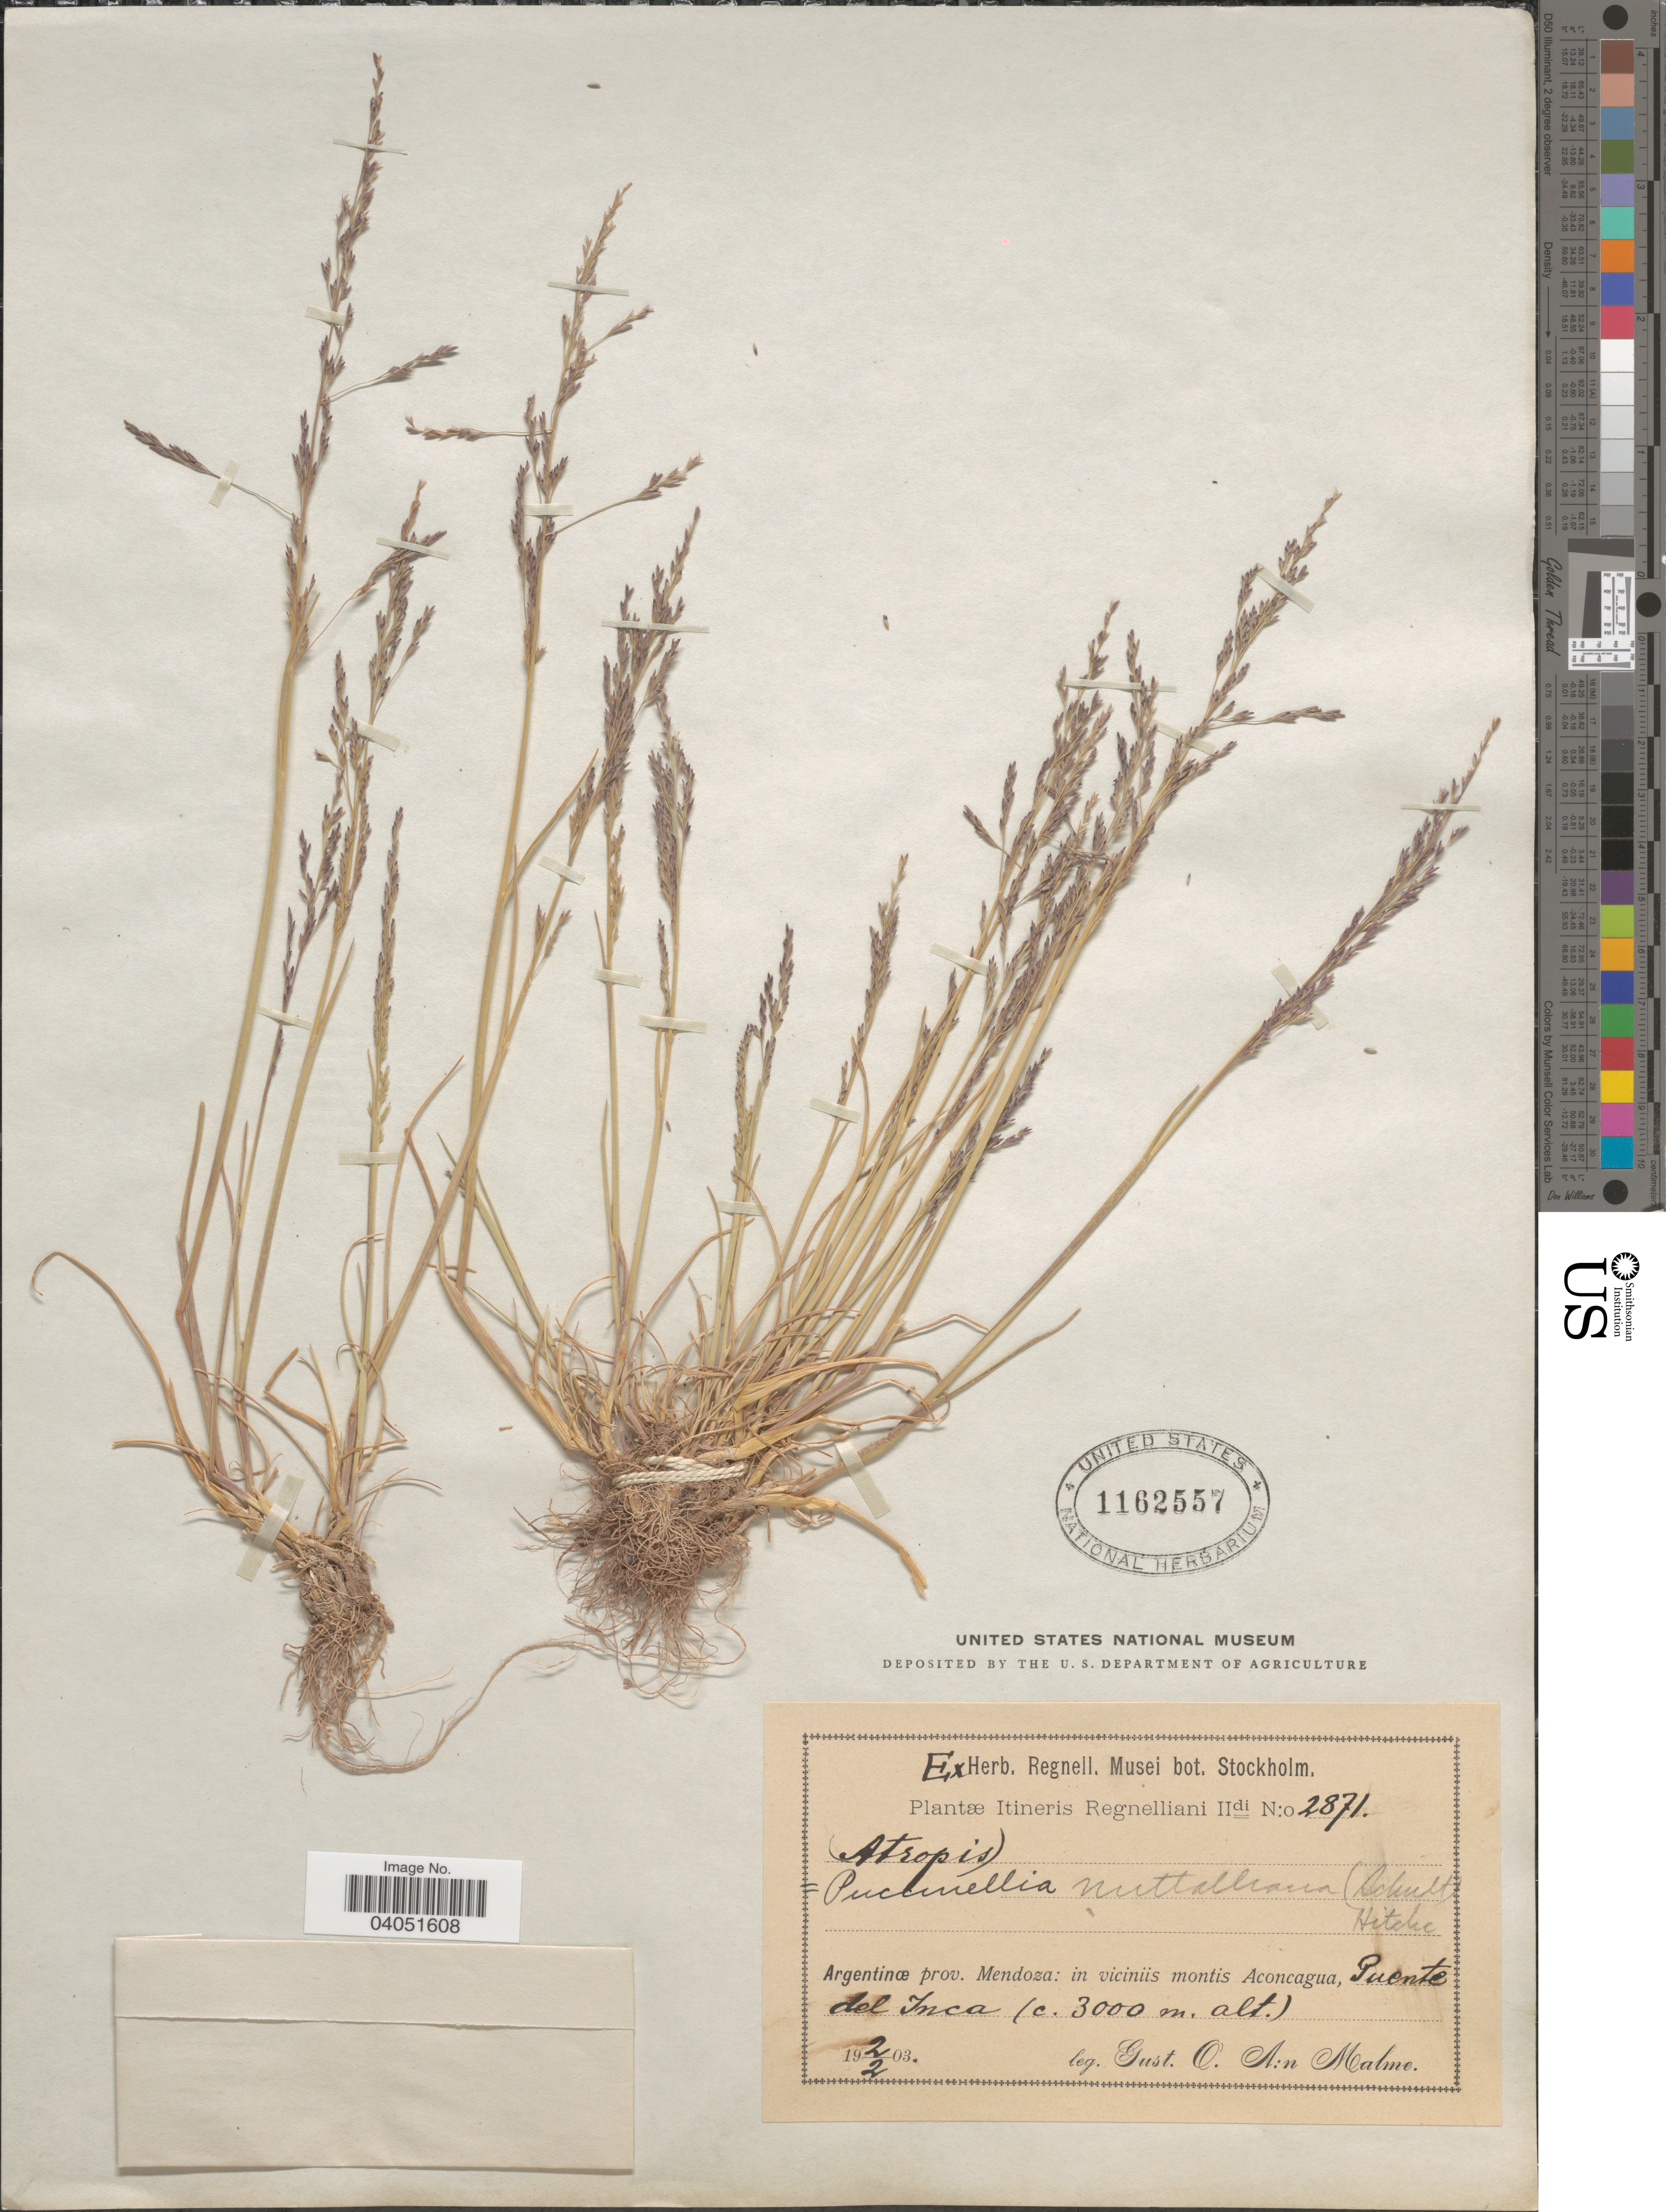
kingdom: Plantae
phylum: Tracheophyta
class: Liliopsida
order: Poales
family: Poaceae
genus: Puccinellia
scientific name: Puccinellia sp.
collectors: G. O. A. Malme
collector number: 2871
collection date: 1903-02-02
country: Argentina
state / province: Mendoza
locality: In viciniis montis Aconcagua, Puente del Inca.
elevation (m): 3000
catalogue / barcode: US 1162557